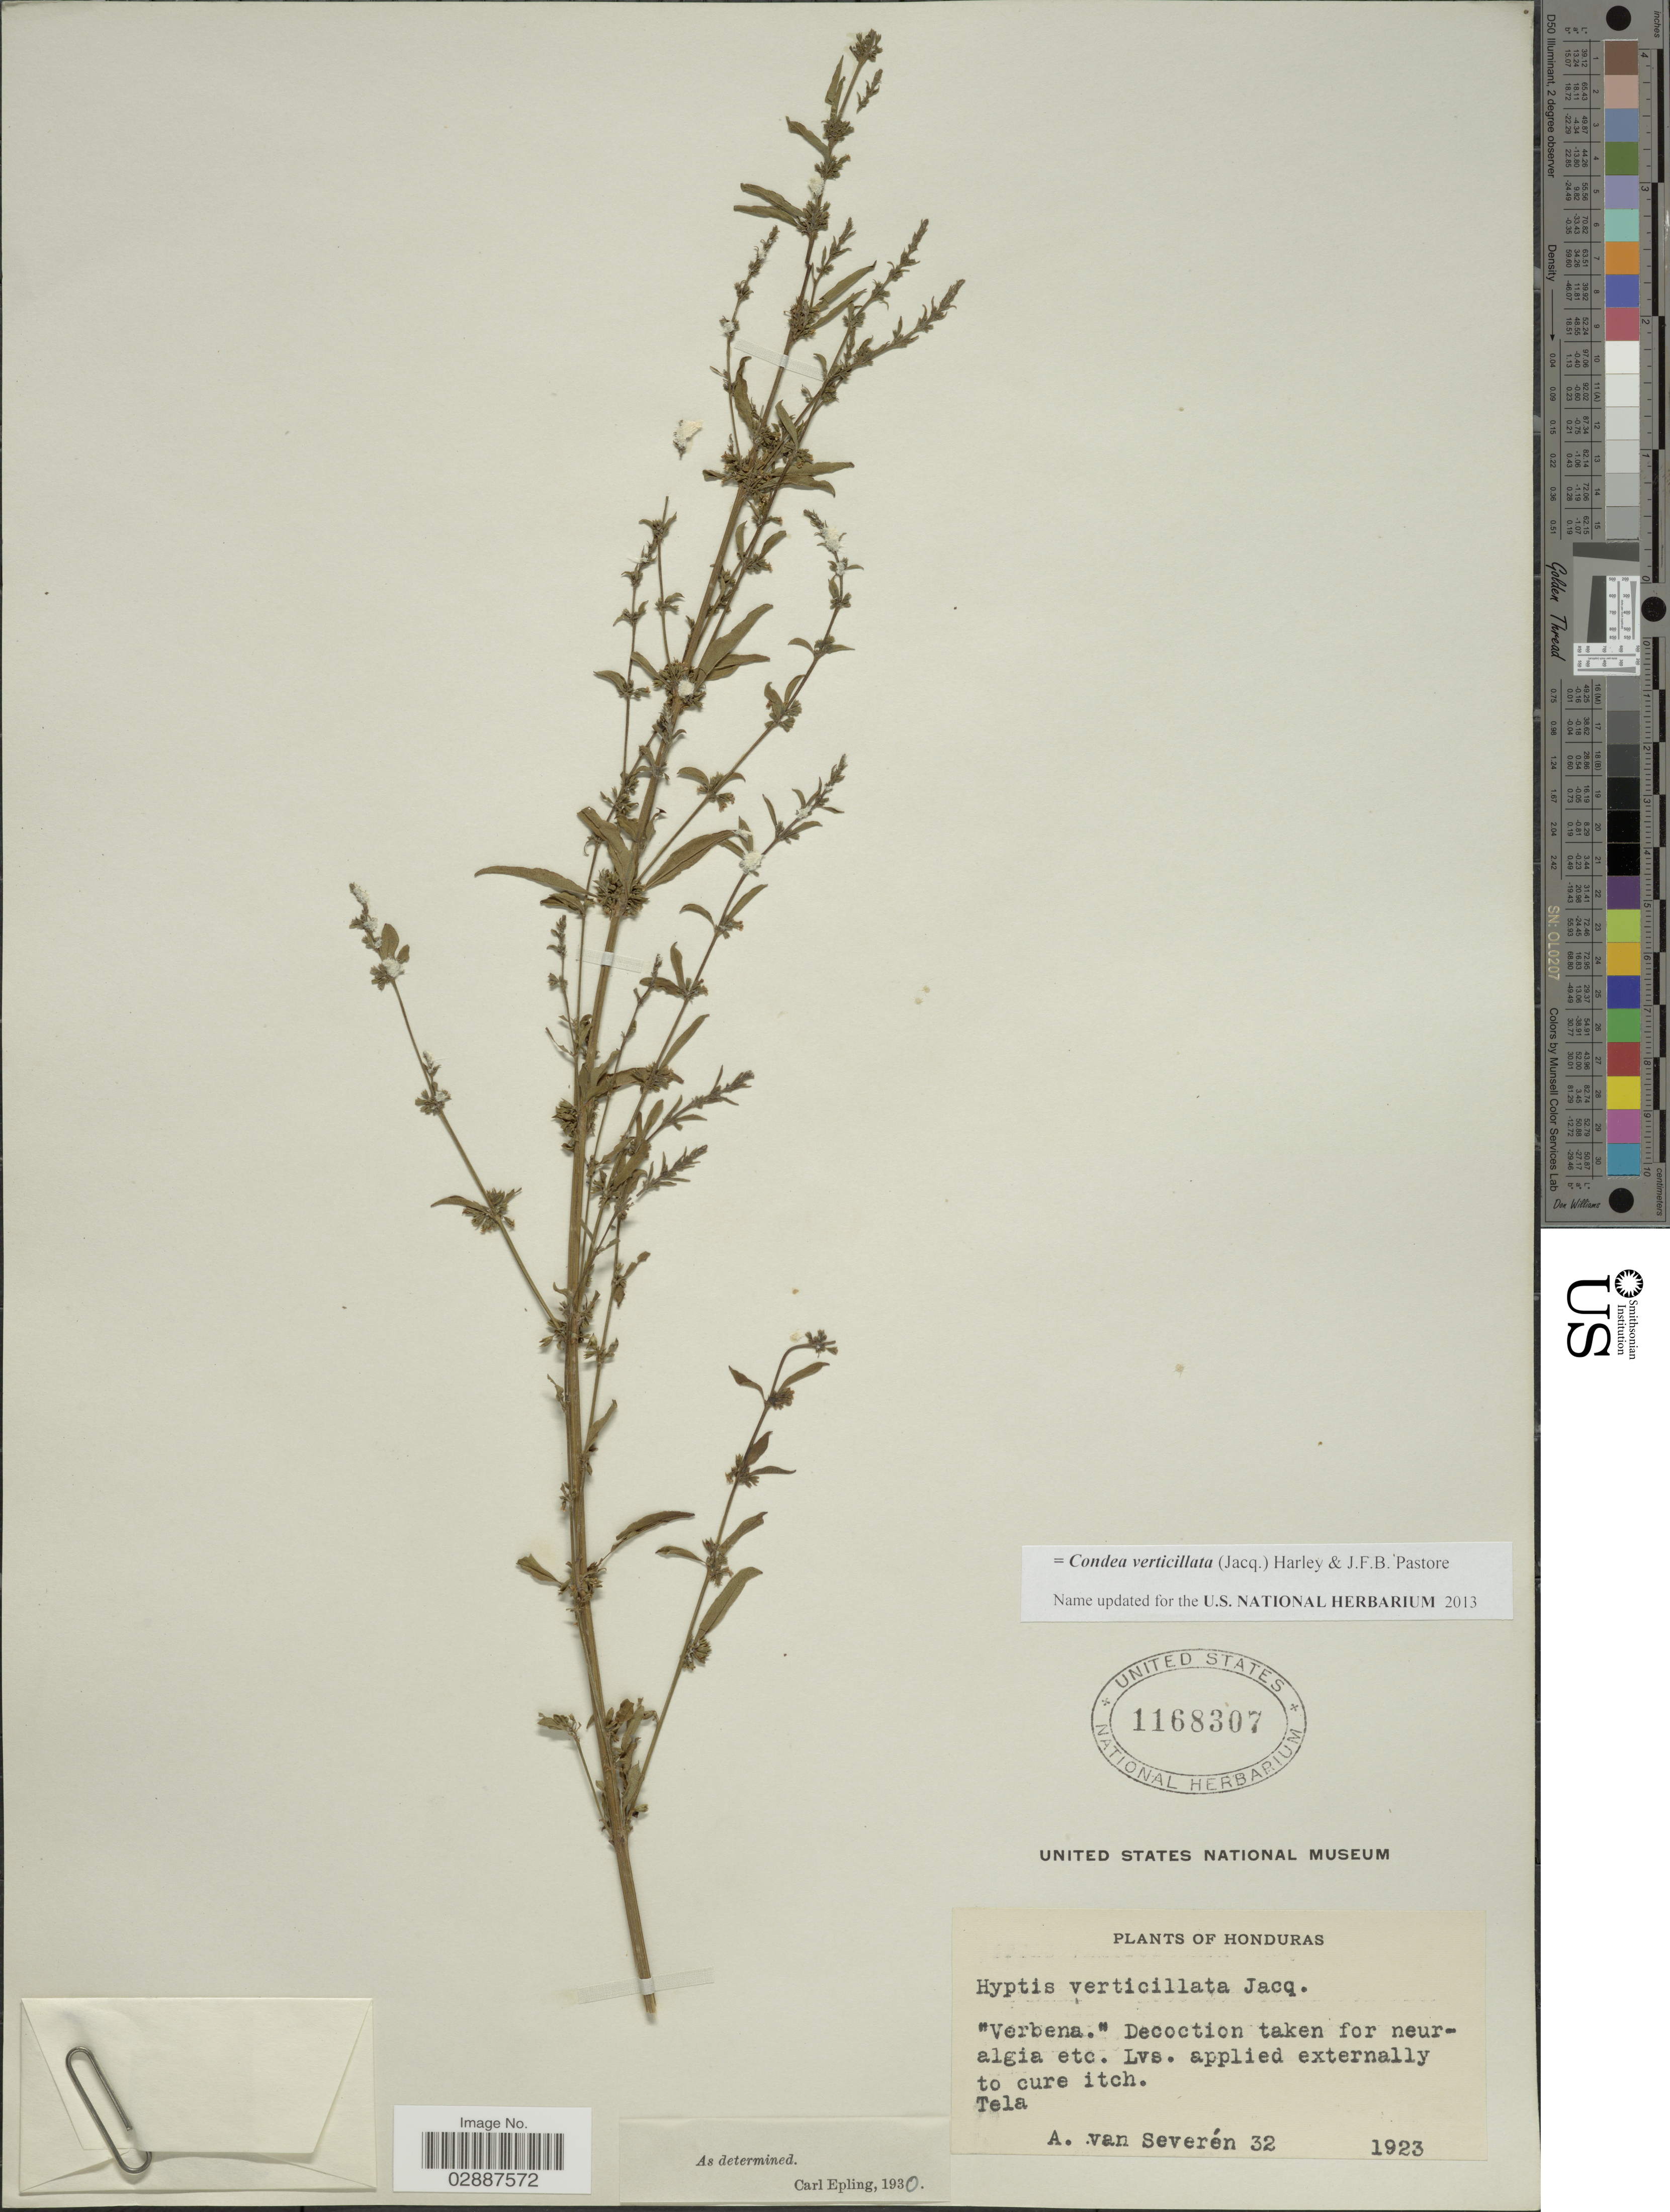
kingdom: Plantae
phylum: Tracheophyta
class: Magnoliopsida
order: Lamiales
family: Lamiaceae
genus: Condea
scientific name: Condea verticillata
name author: (Jacq.) Harley & J.F.B. Pastore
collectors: A. Van Severen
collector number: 32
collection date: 1923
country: Honduras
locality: Tela.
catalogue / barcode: US 1168307